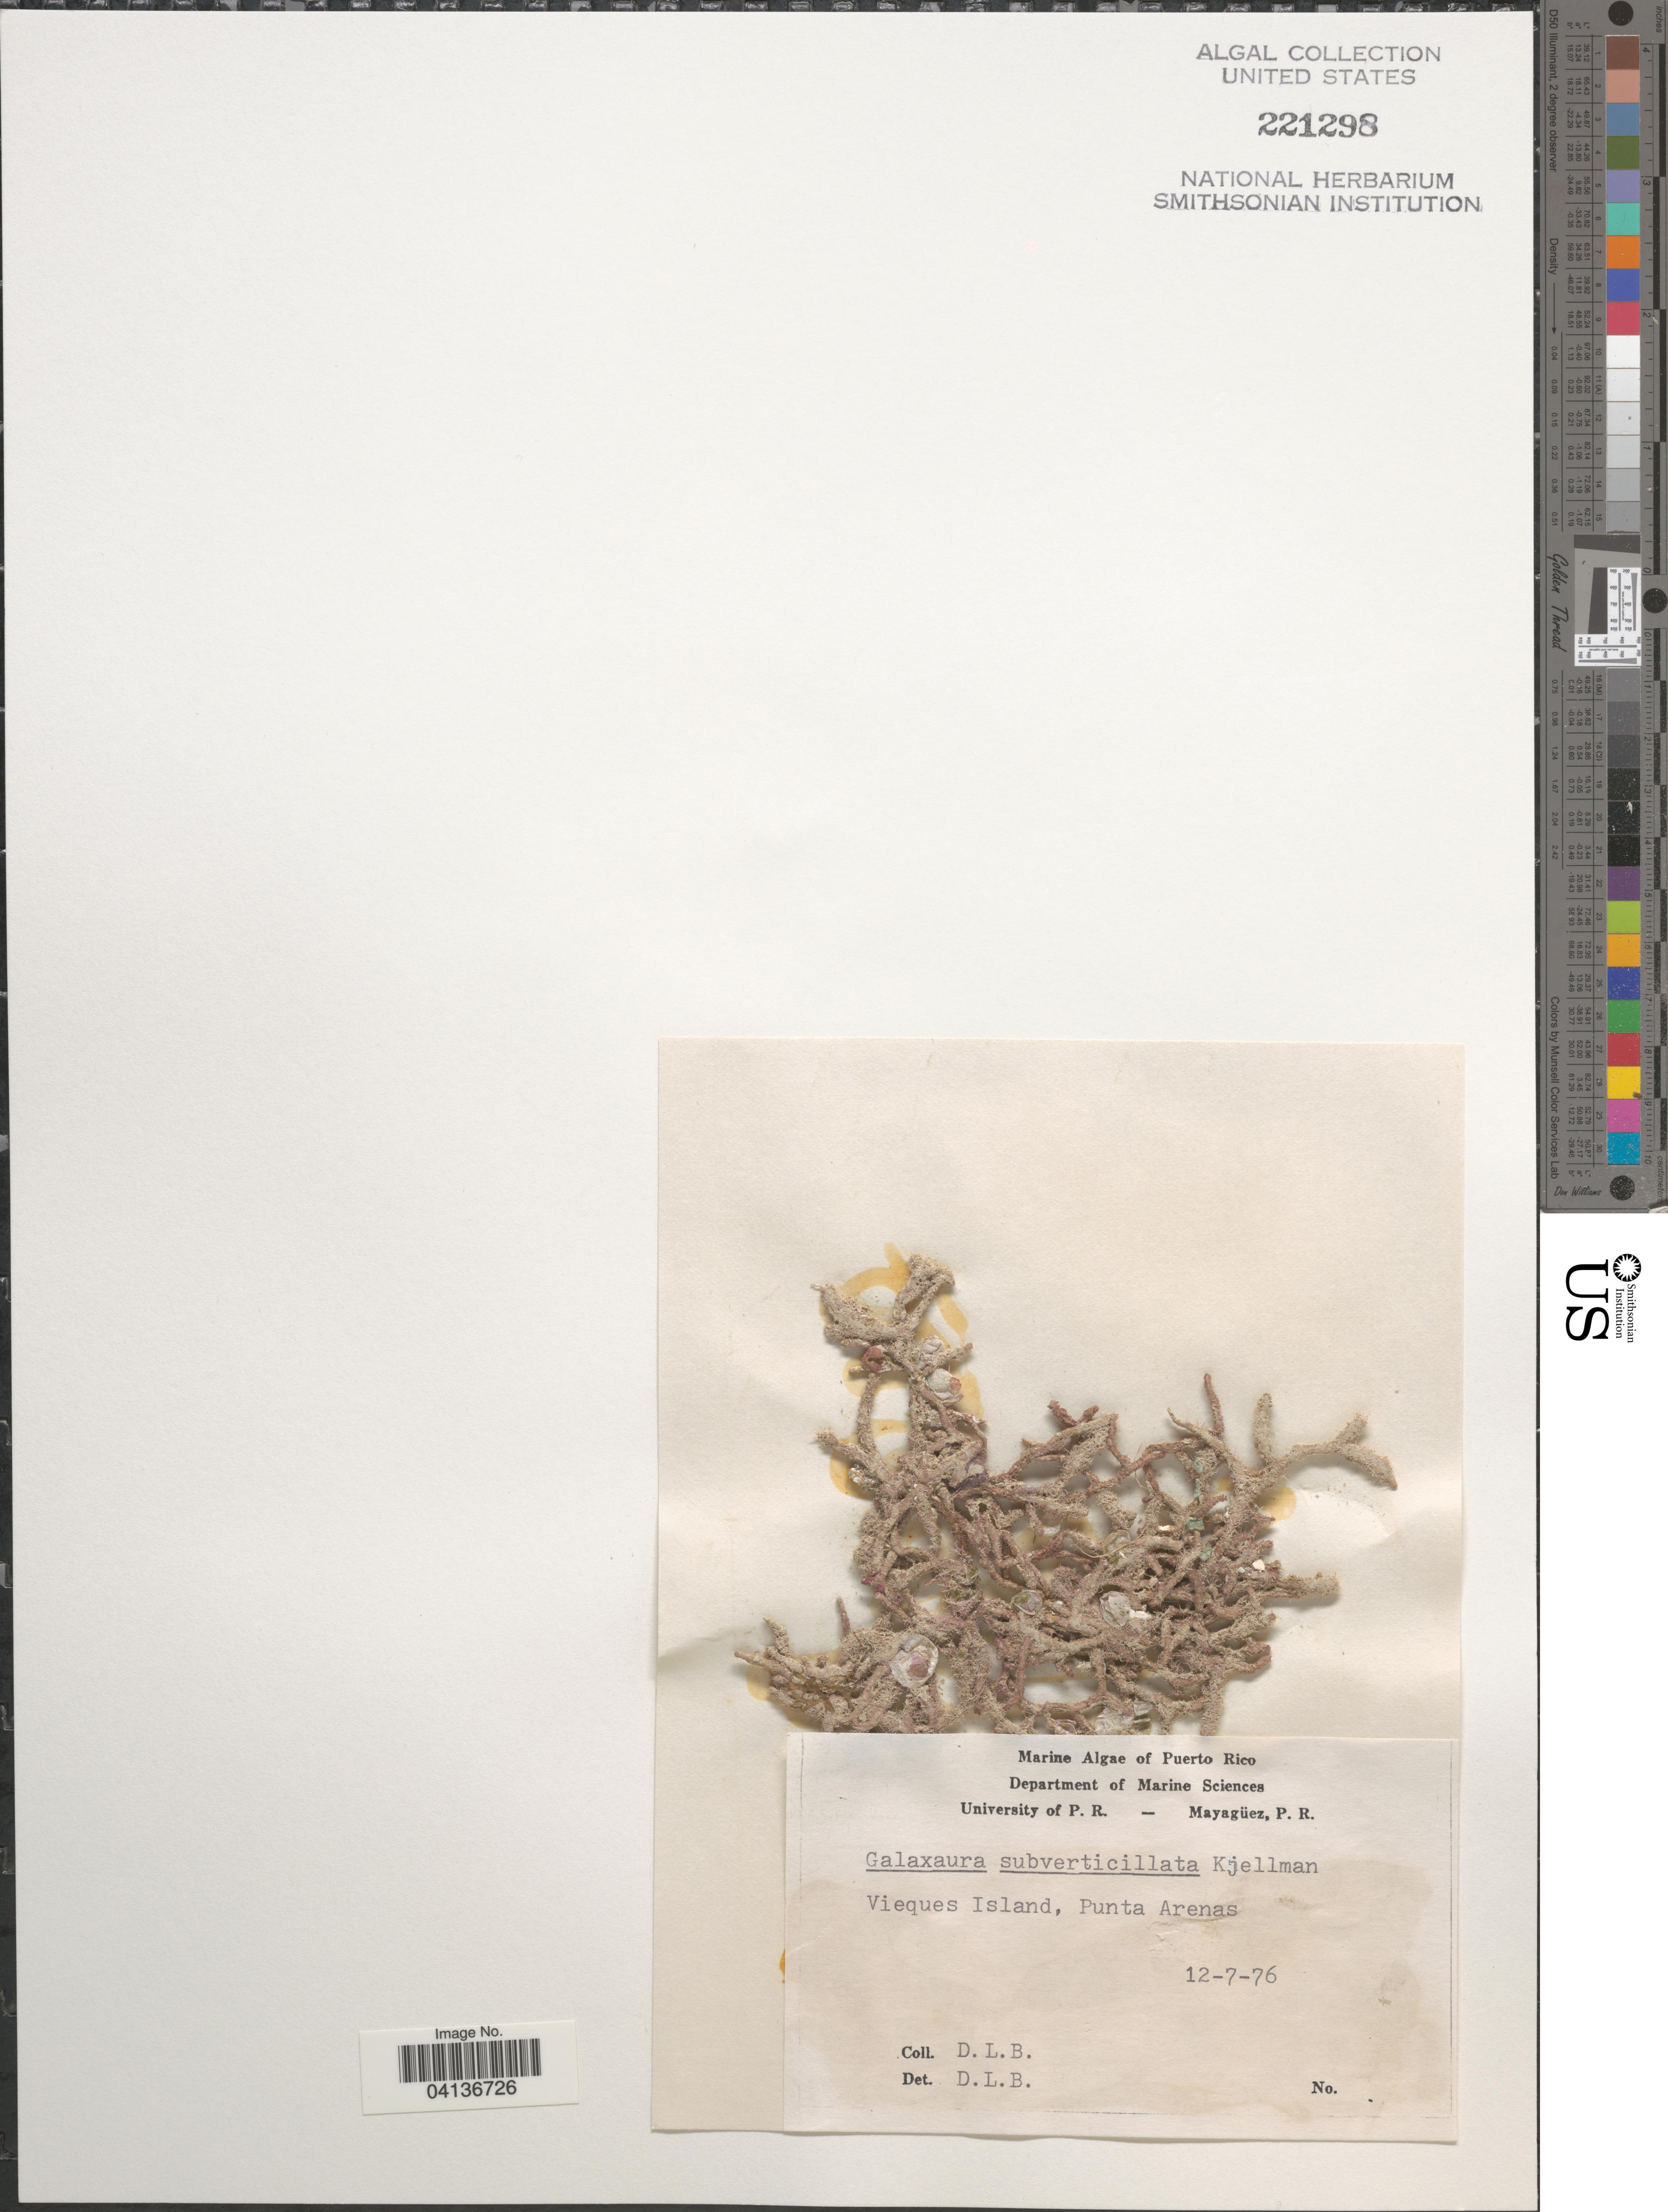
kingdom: Plantae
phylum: Rhodophyta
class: Florideophyceae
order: Nemaliales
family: Galaxauraceae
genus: Galaxaura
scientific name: Galaxaura rugosa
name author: (Ellis & Sol.) J.V.Lamouroux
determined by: Algae name updating Project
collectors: D. L. B.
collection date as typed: Transcribed d/m/y: 7/12/76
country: Puerto Rico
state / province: Vieques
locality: Vieques Island, Punta Arenas.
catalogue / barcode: US 221298